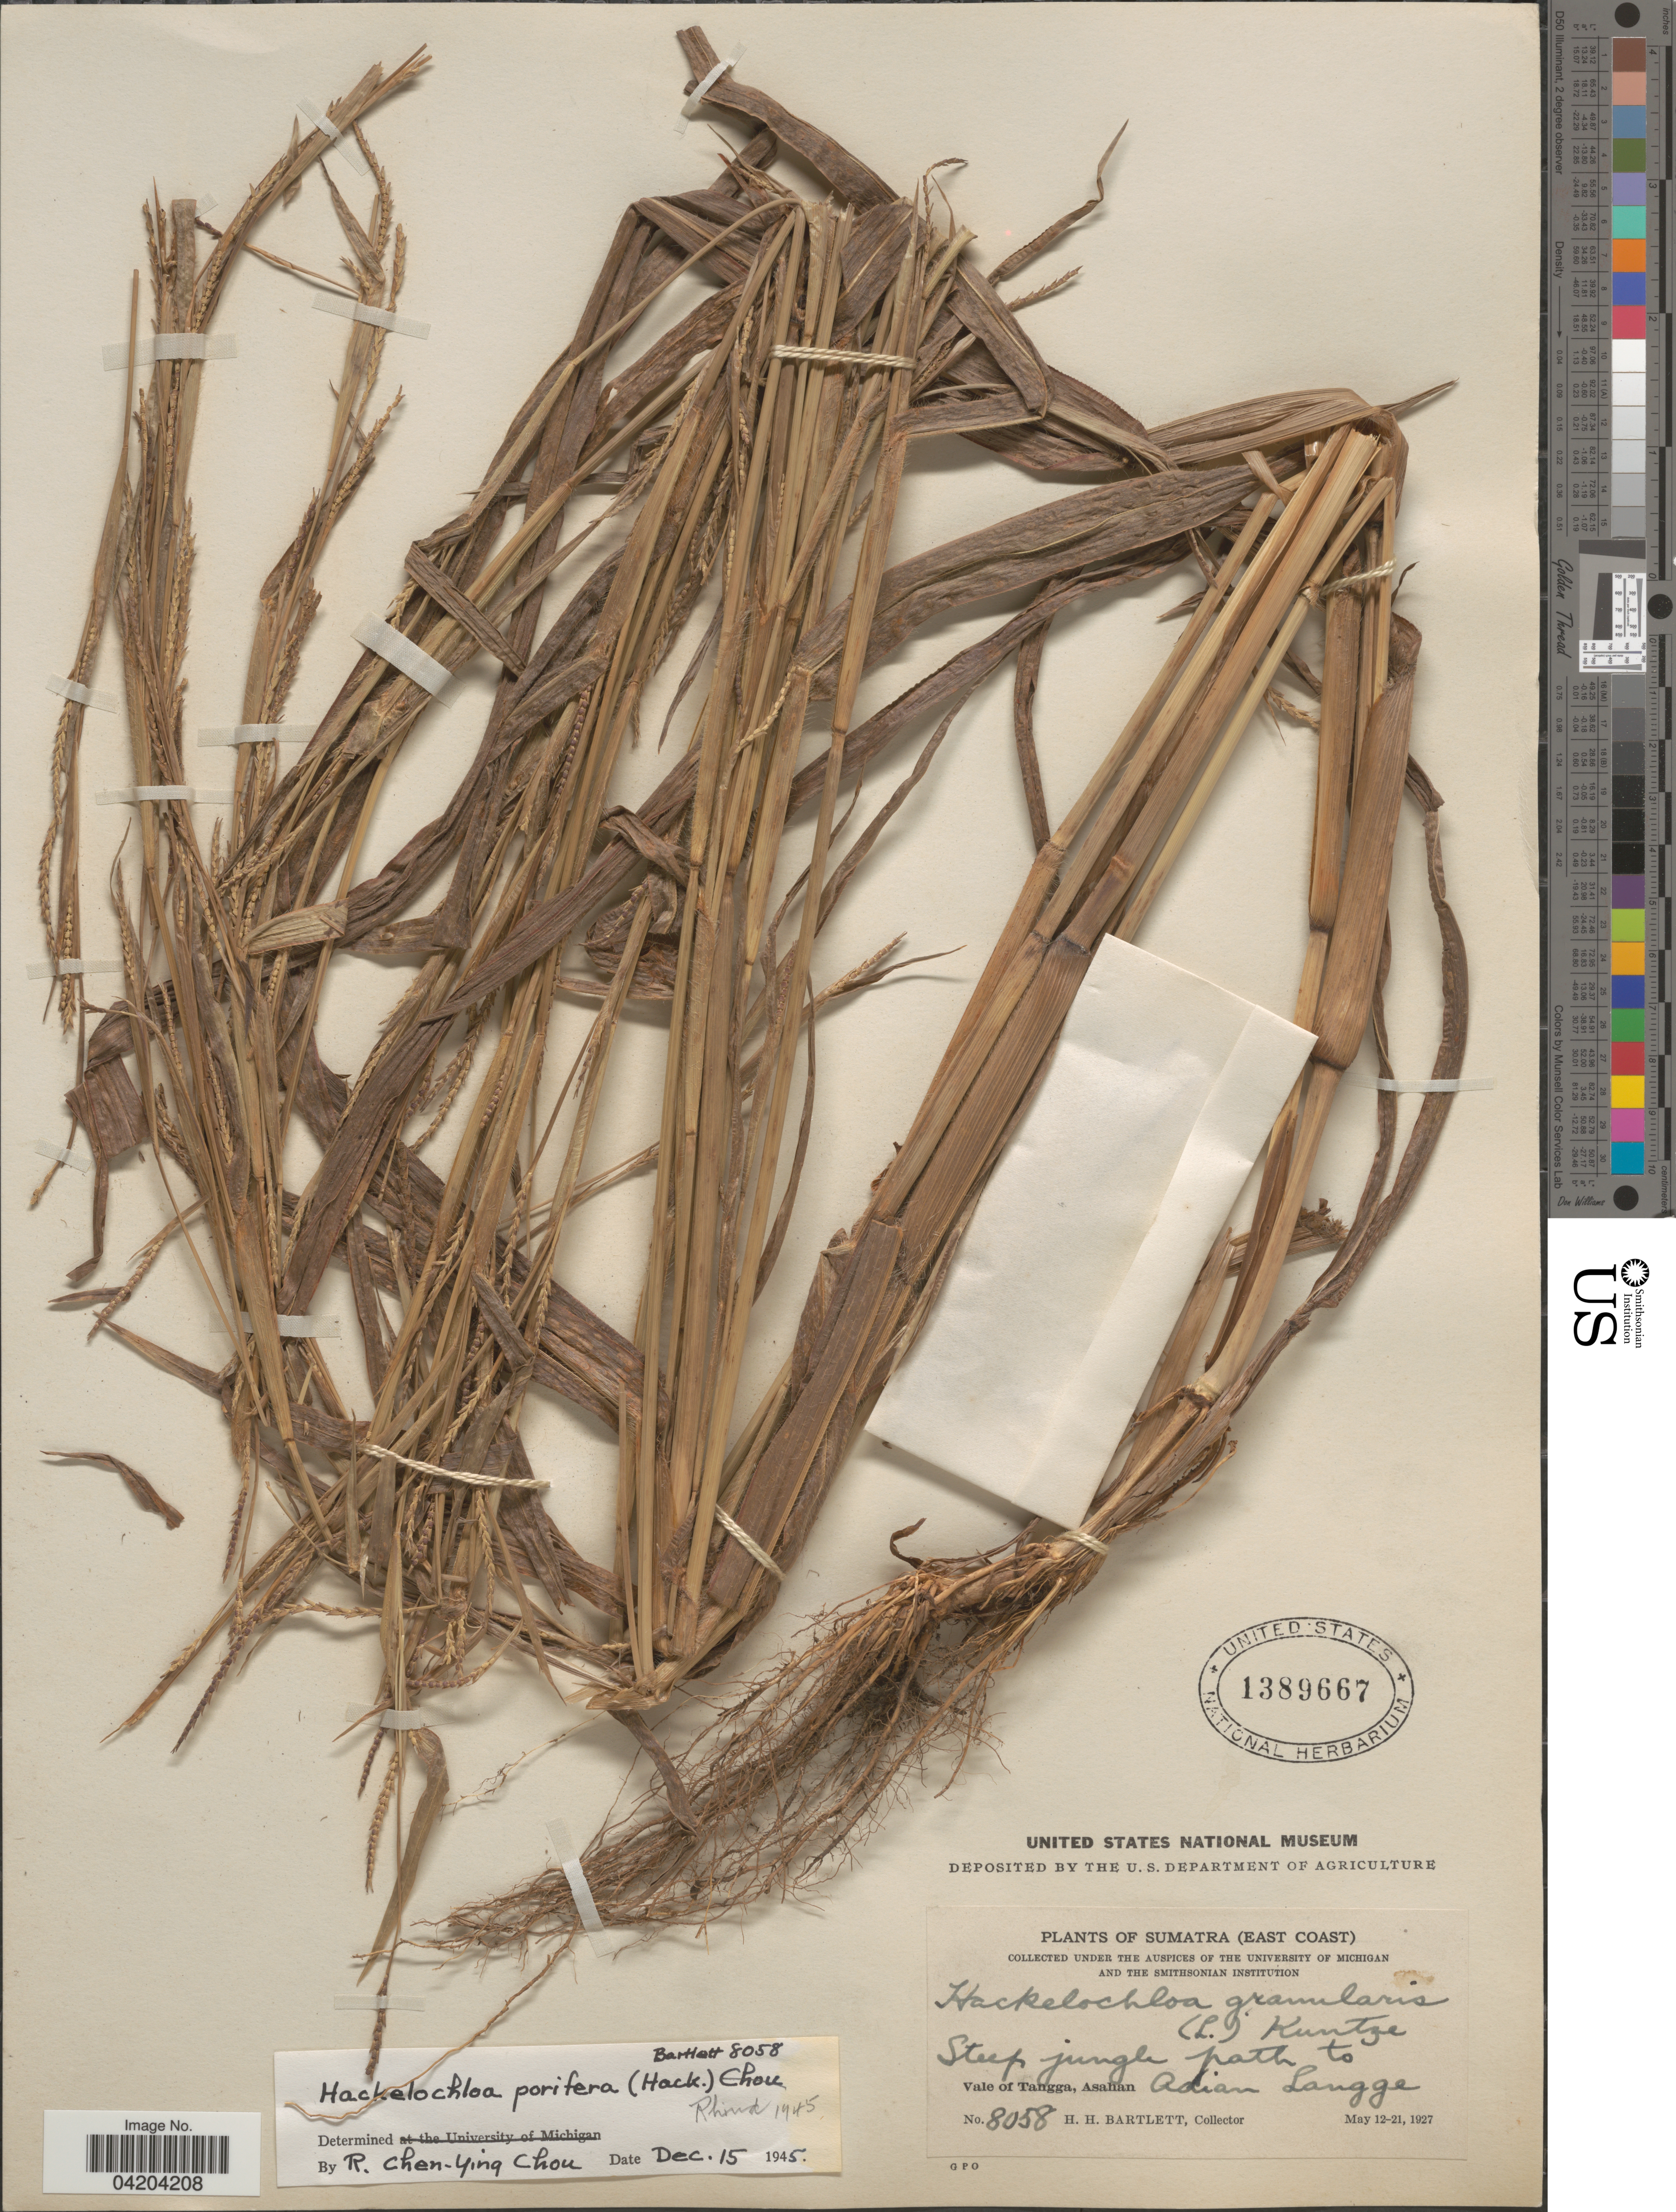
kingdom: Plantae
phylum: Tracheophyta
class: Liliopsida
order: Poales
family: Poaceae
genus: Mnesithea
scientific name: Mnesithea granularis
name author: (L.) de Koning & Sosef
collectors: H. H. Bartlett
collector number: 8058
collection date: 1927-05-12/1927-05-21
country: Indonesia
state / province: Sumatra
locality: (East Coast). Steep jungle path to Adian Langge. Vale of Tangga, Asalian.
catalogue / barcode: US 1389667